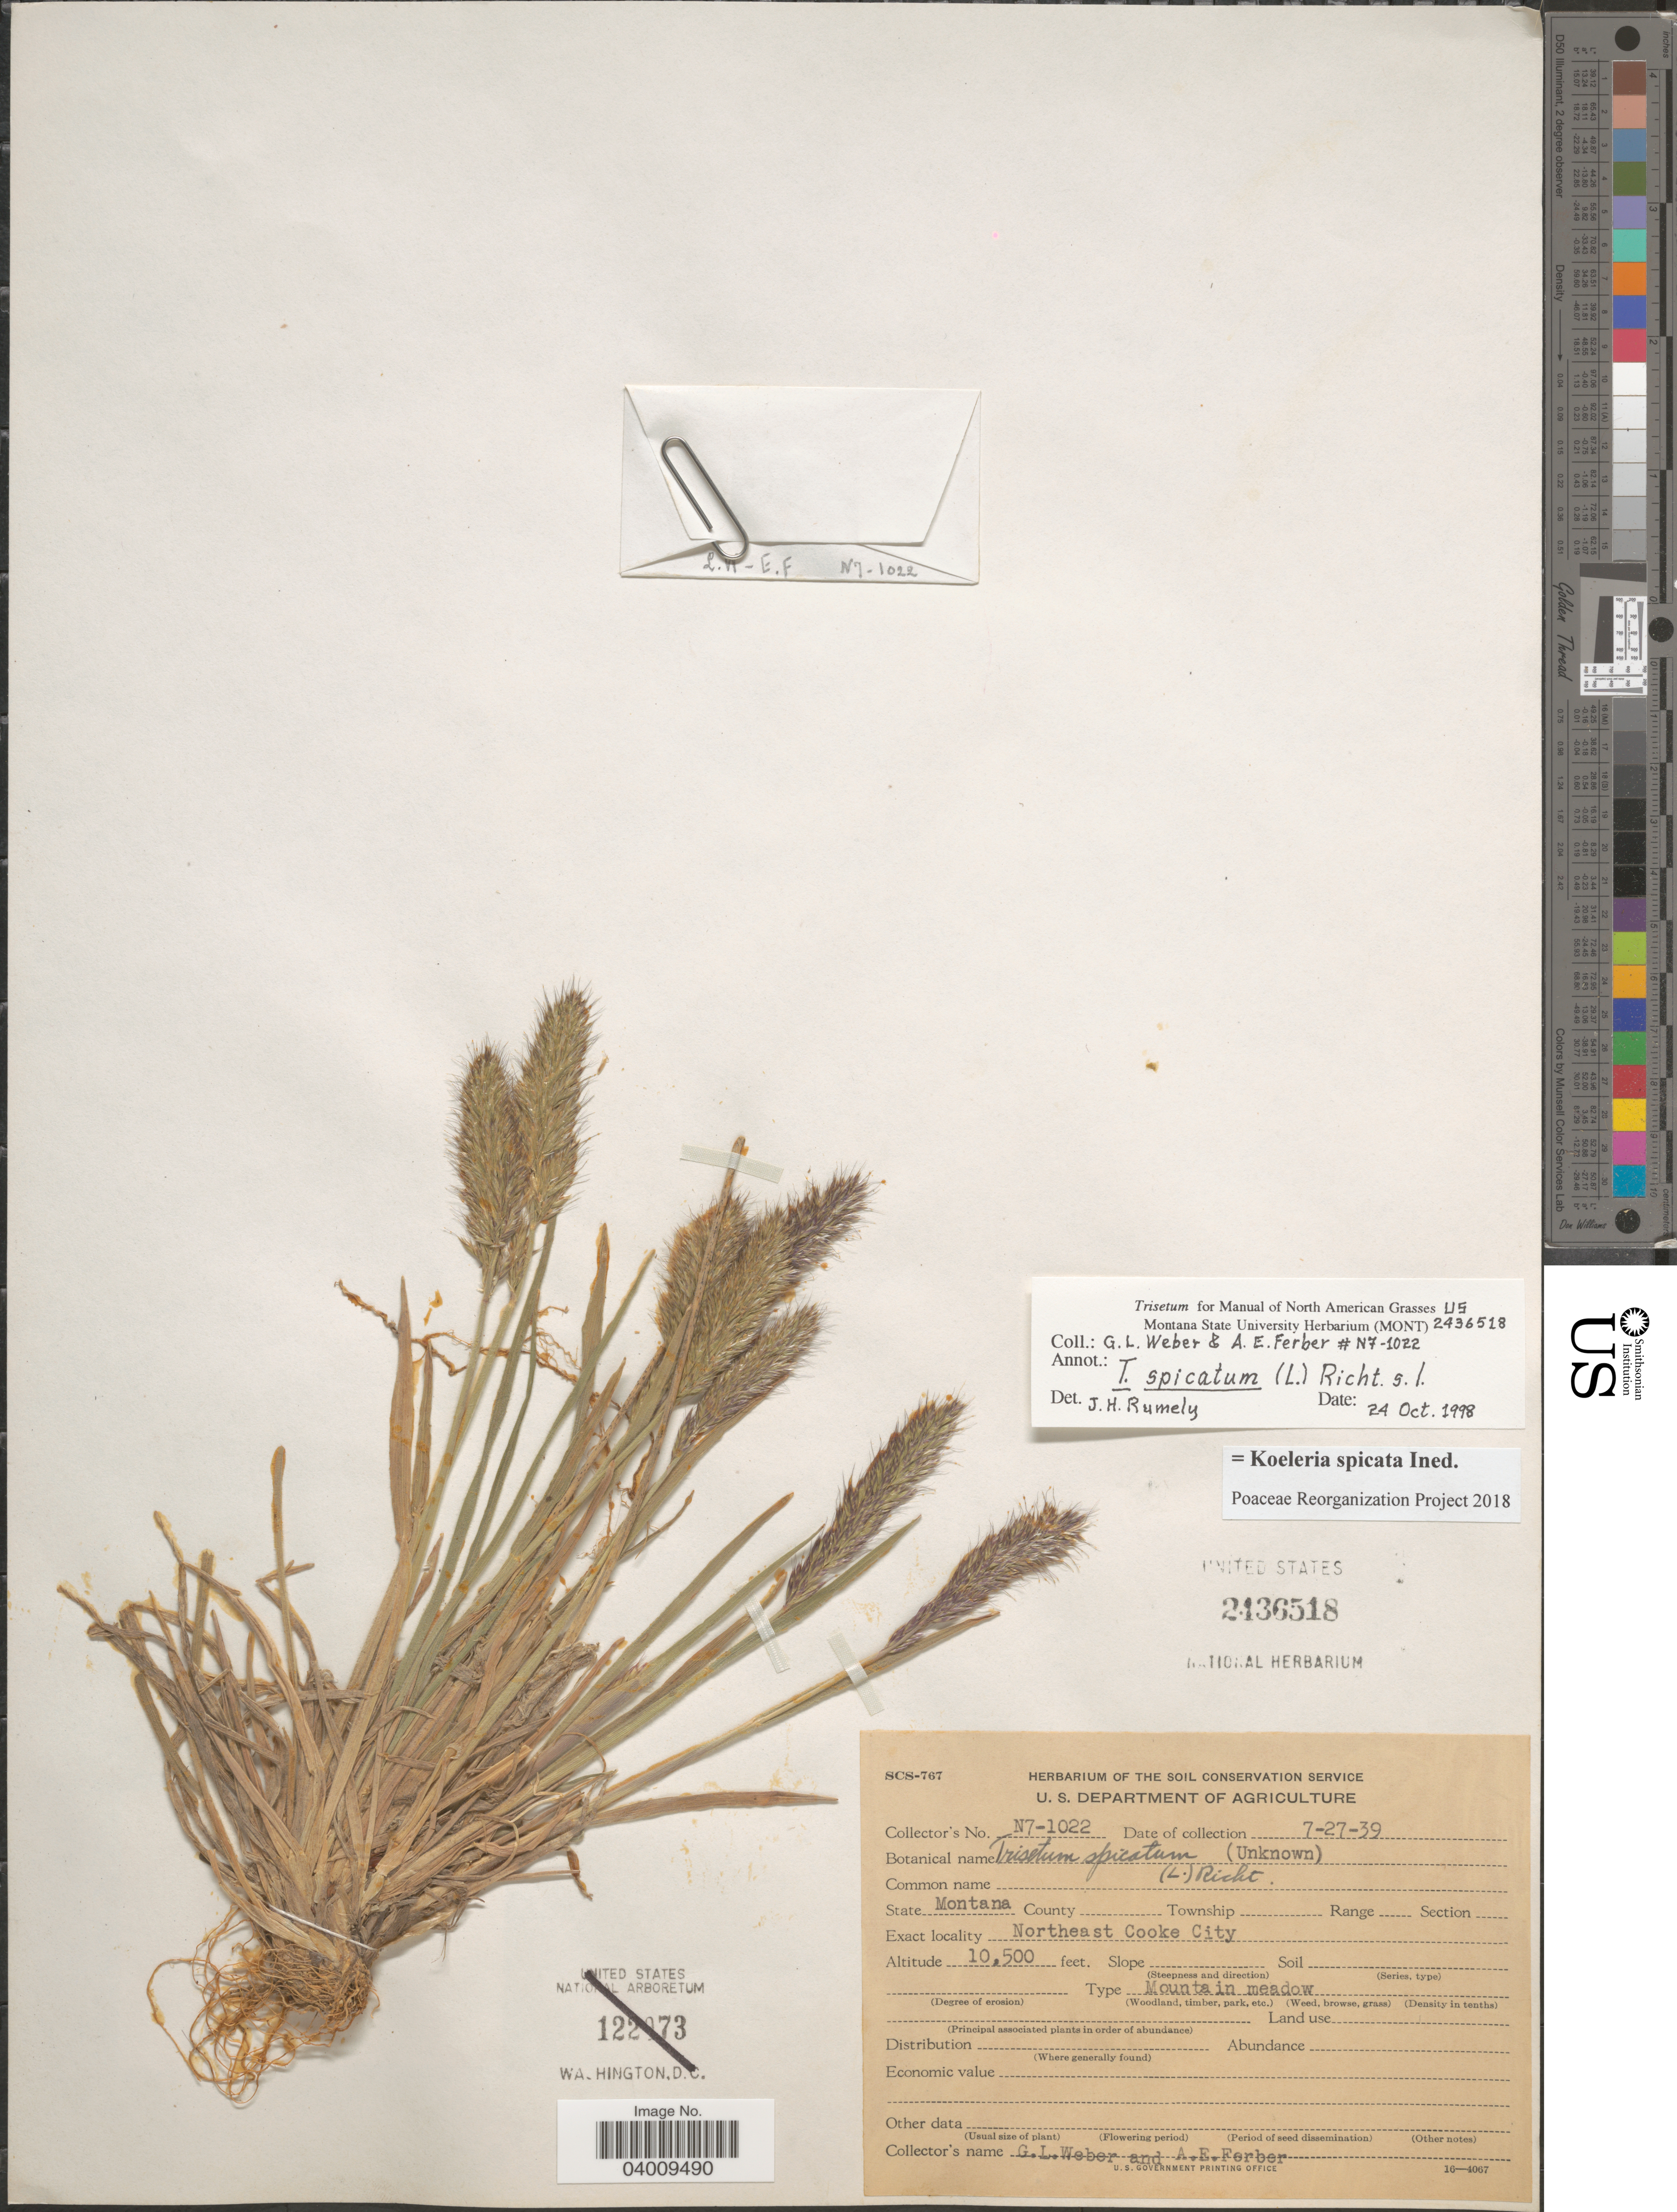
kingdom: Plantae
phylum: Tracheophyta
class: Liliopsida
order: Poales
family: Poaceae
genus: Koeleria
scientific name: Koeleria spicata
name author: (L.) Barberá et al.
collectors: G. Weber & A. Ferber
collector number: N7-1022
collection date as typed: Transcribed d/m/y: 27/7/39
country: United States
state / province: Montana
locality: Northeast Cooke City.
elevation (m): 3200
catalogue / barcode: US 2436518